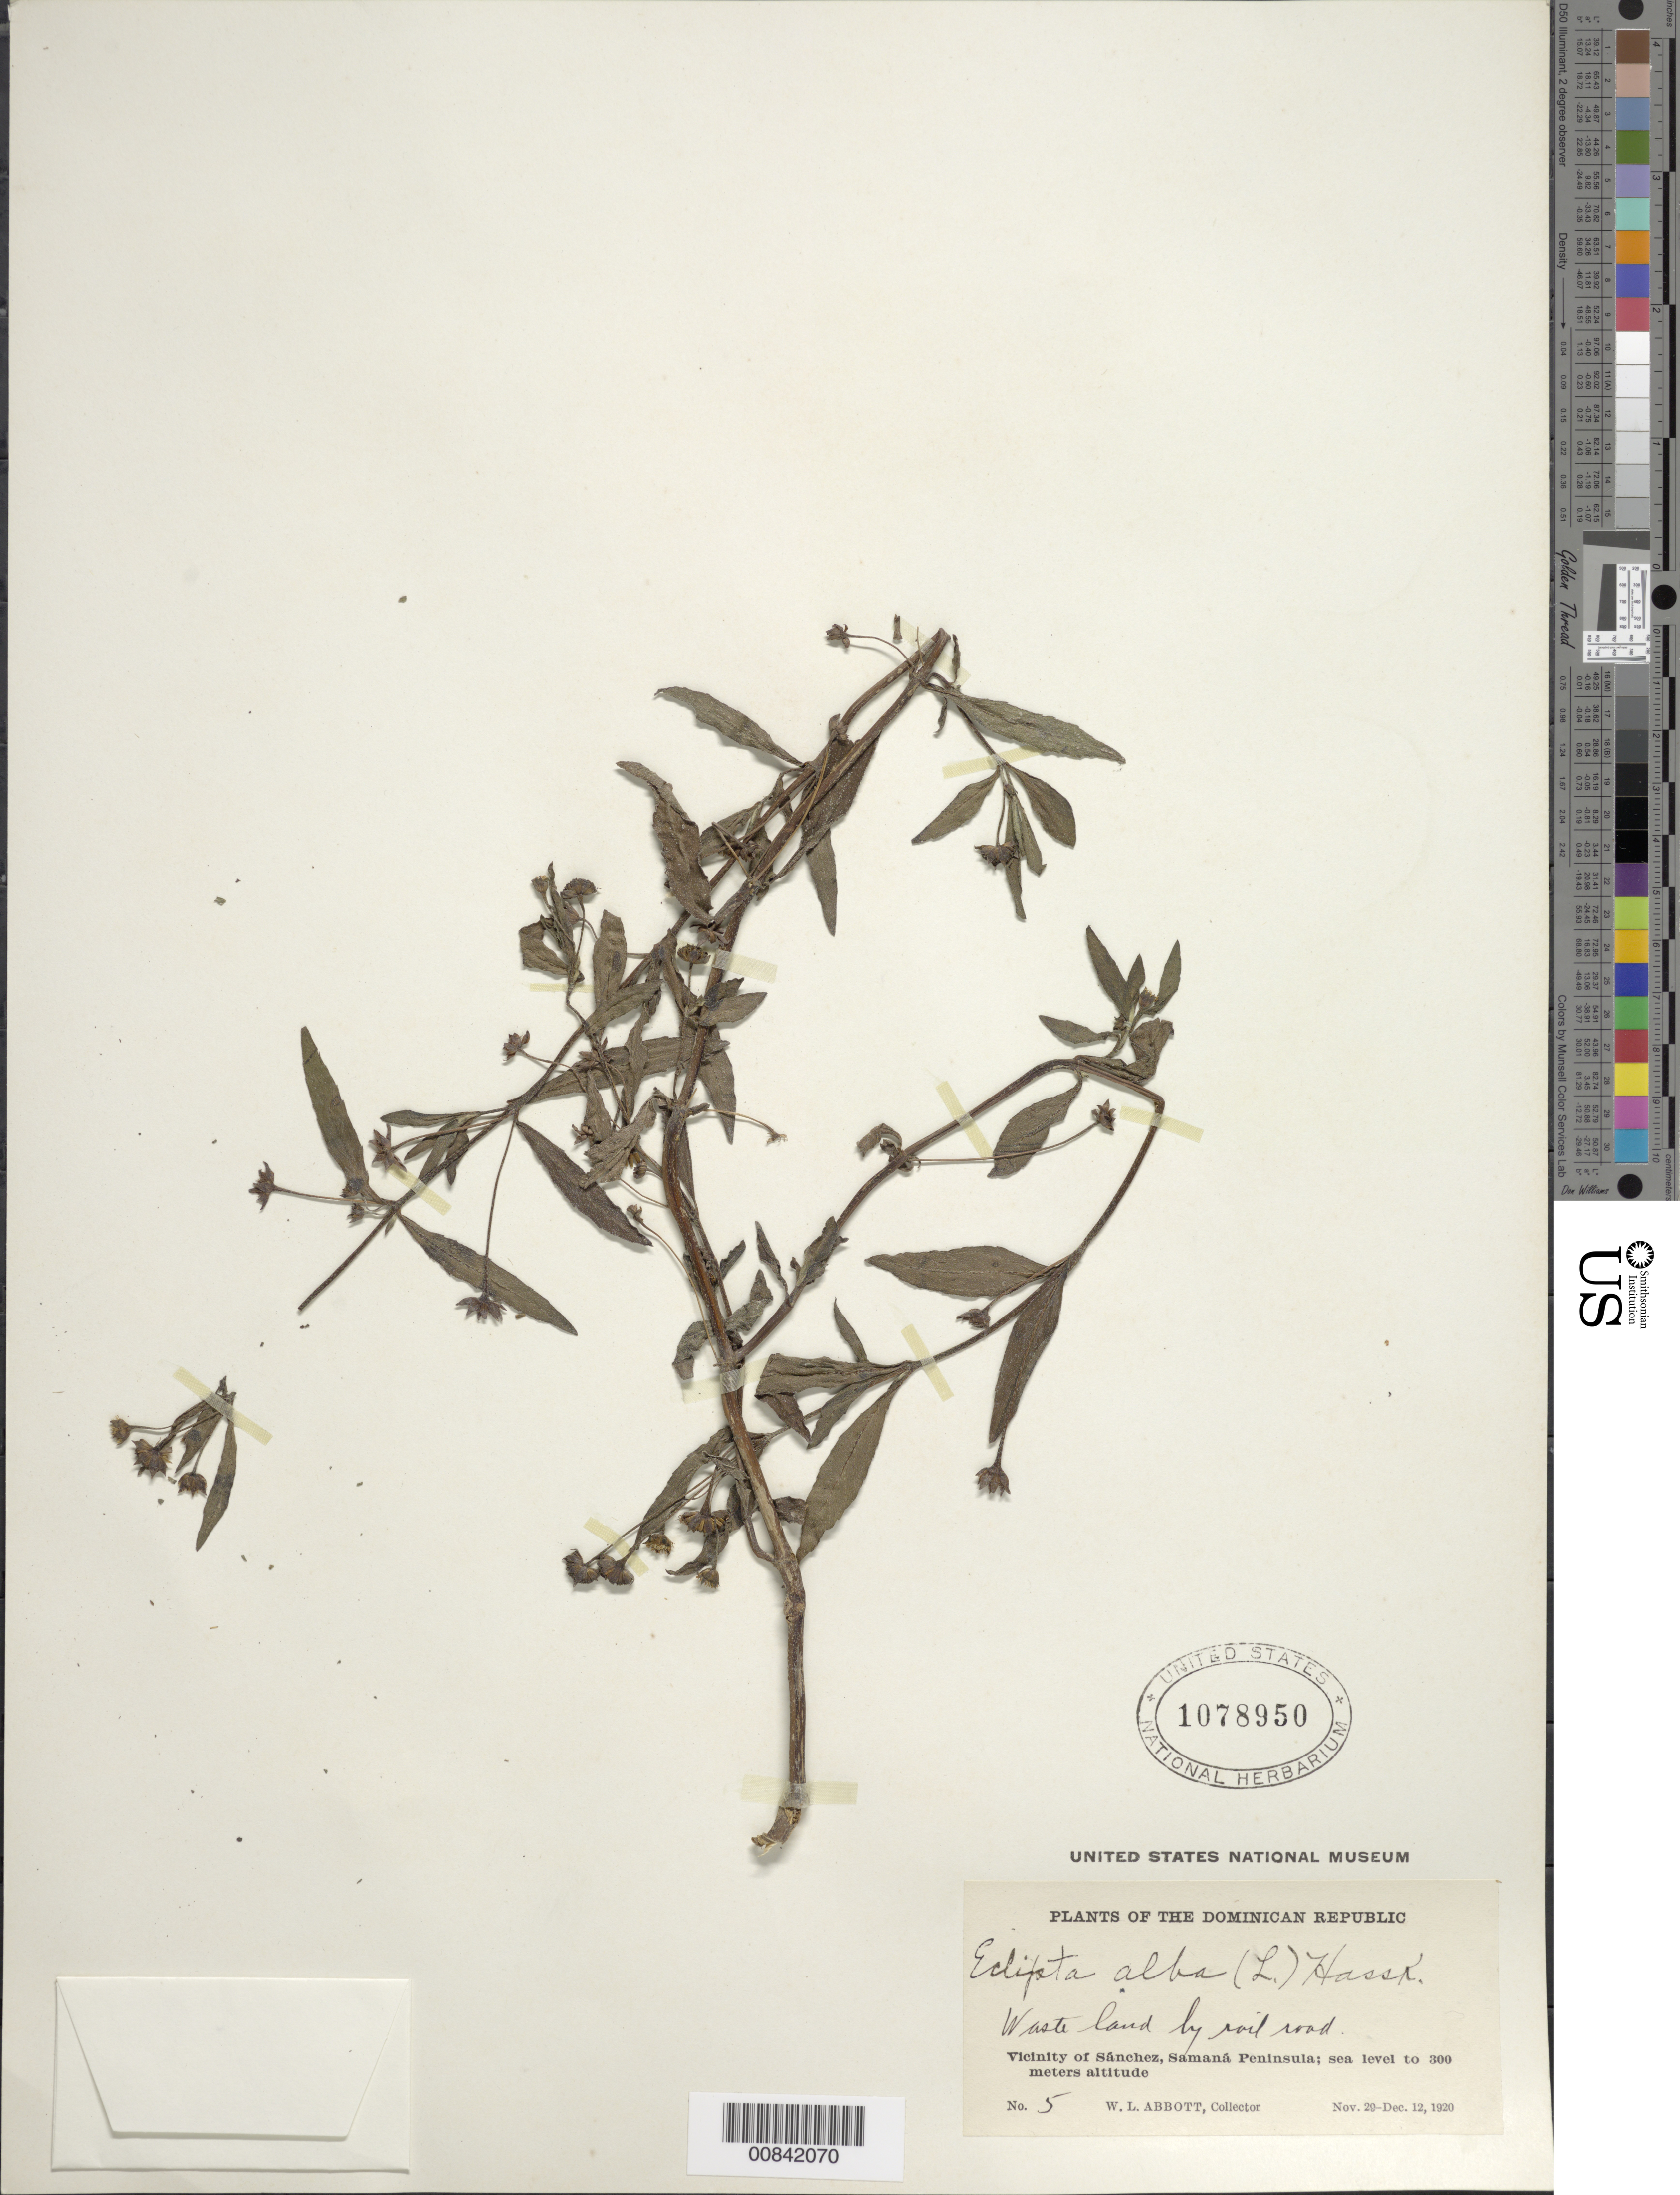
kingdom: Plantae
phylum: Tracheophyta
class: Magnoliopsida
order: Asterales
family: Asteraceae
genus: Eclipta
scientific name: Eclipta prostrata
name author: (L.) L.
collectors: W. L. Abbott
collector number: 5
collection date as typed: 29 Nov 1920 to 12 Dec 1920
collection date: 1920-11-29/1920-12-12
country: Dominican Republic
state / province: Samana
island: Hispaniola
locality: Sánchez, Samaná Peninsula, by rail road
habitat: Waste land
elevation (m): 0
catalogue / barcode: US 1078950